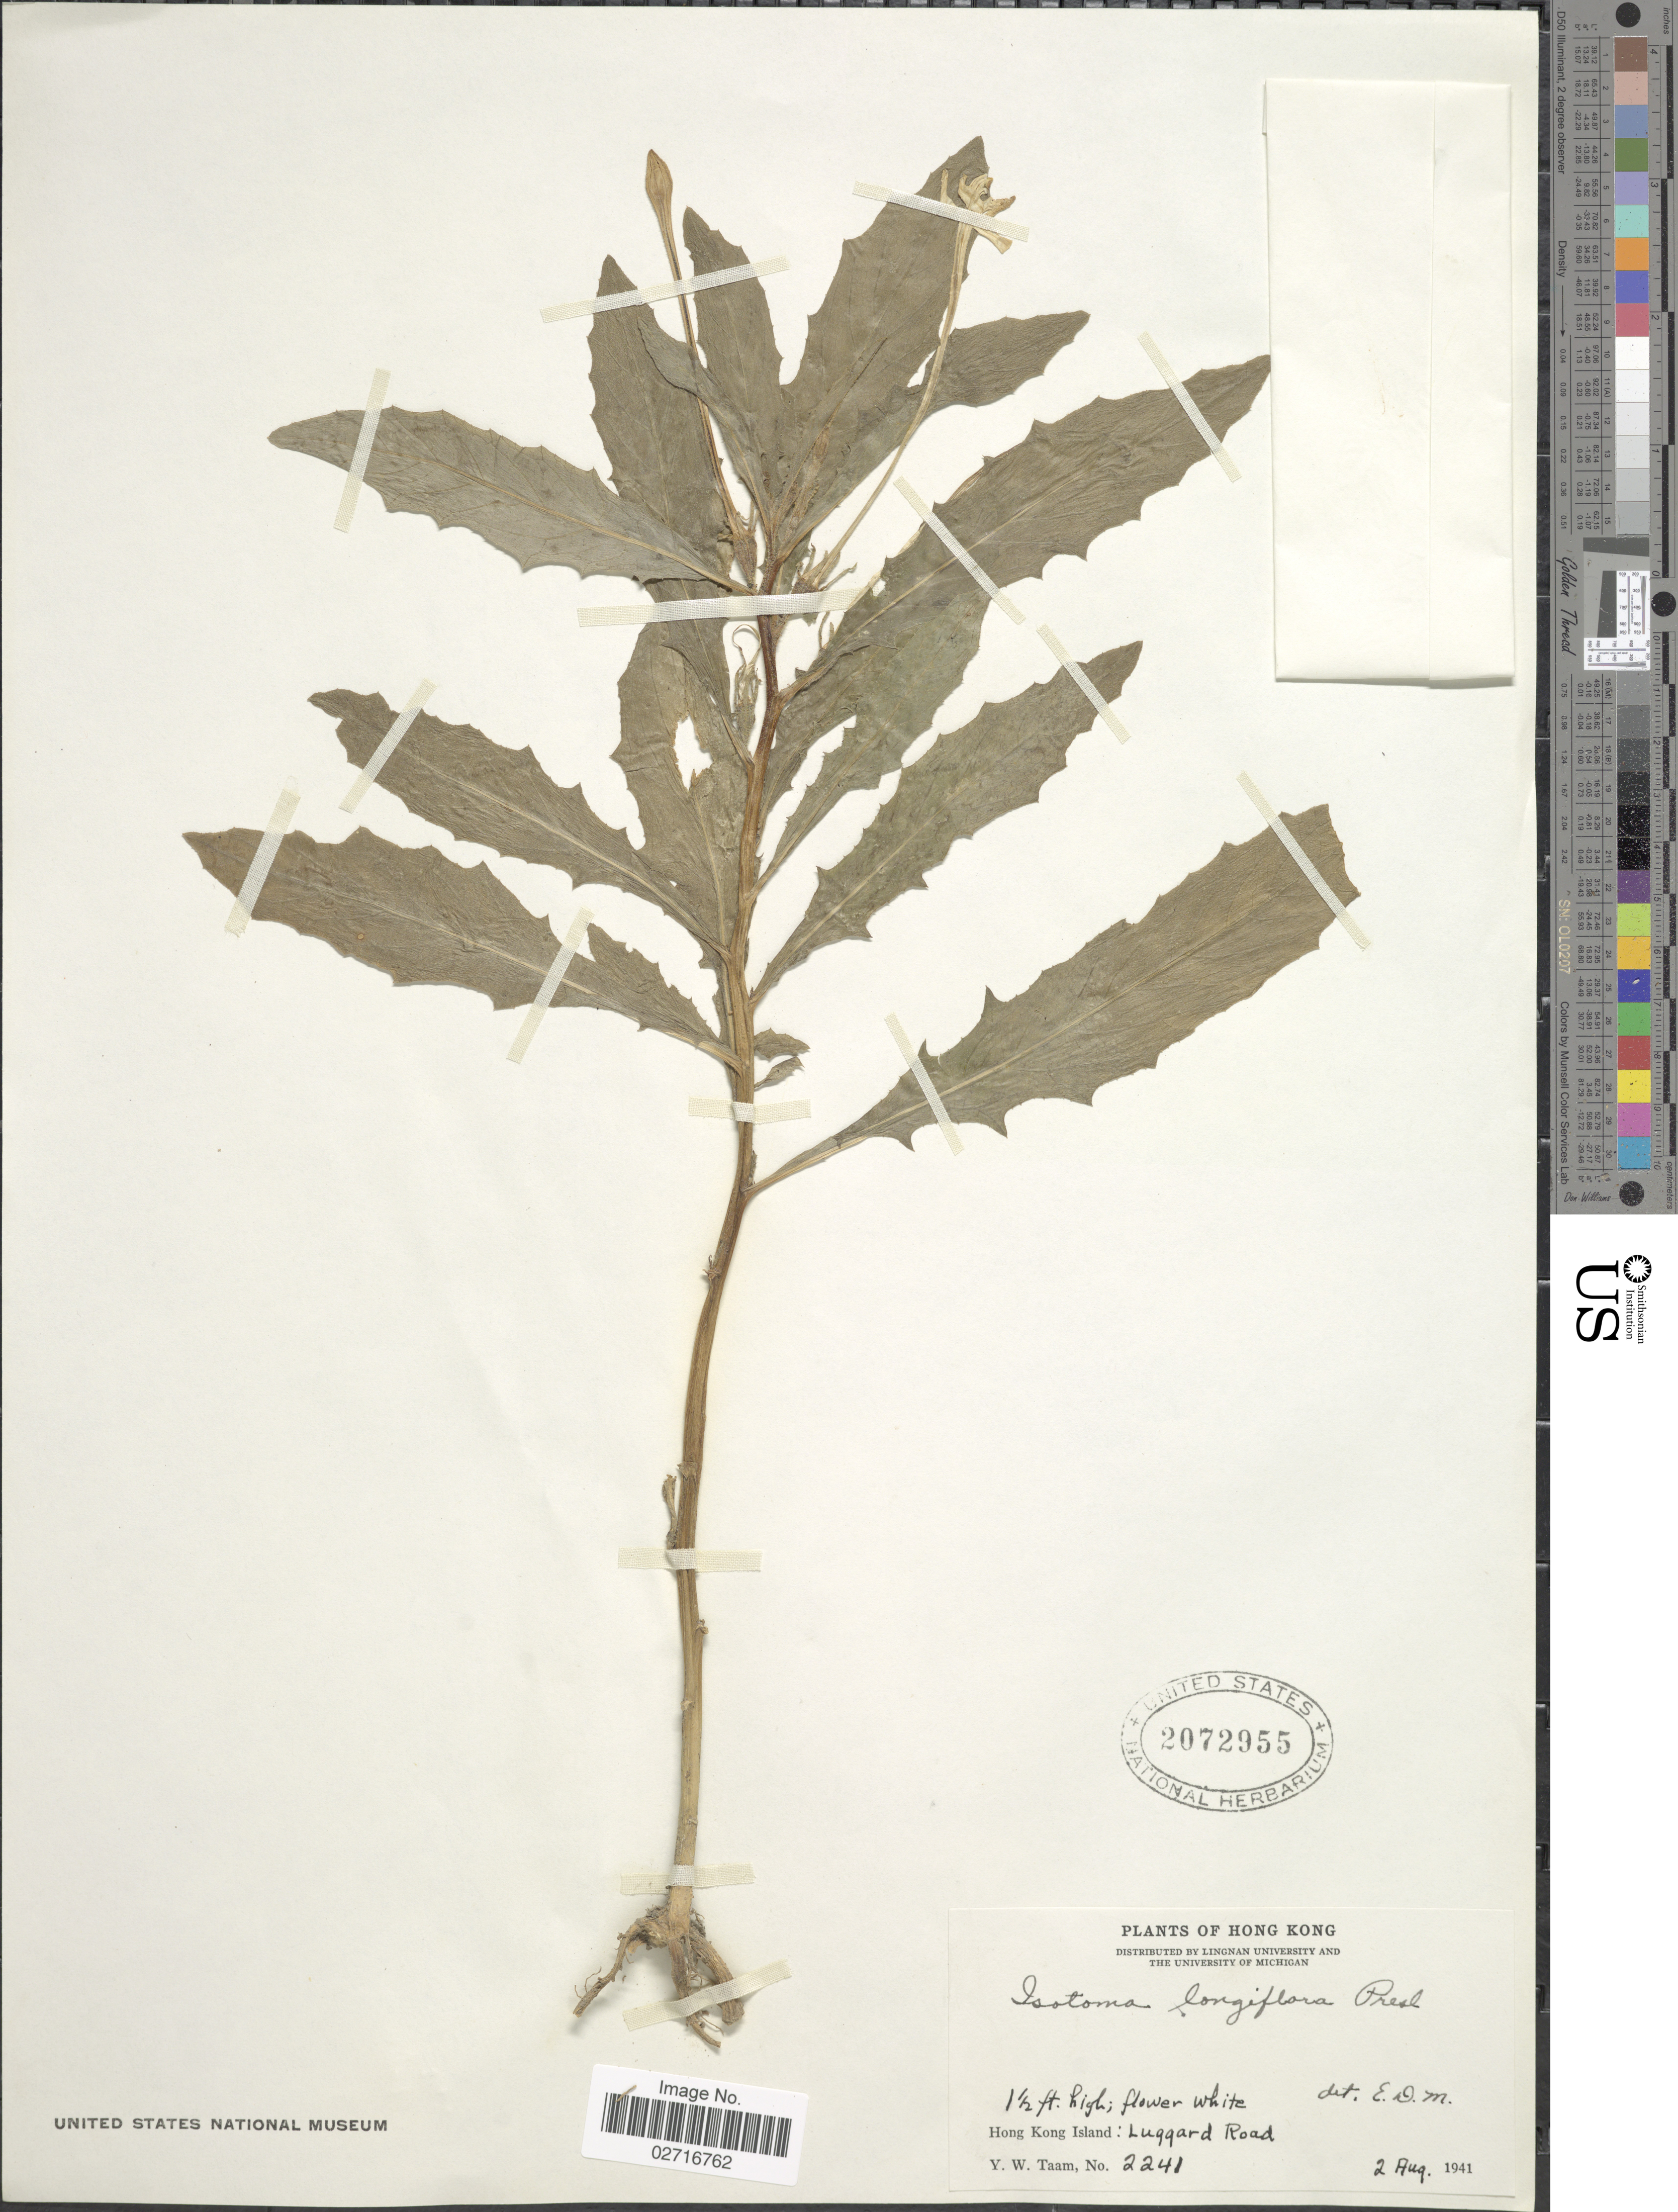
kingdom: Plantae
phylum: Tracheophyta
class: Magnoliopsida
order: Asterales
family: Campanulaceae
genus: Hippobroma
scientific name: Hippobroma longiflora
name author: (L.) G. Don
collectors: Y. W. Taam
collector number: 2241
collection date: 1941-08-02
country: China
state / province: Hong Kong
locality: Hong Kong Island: Luggard Road.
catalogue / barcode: US 2072955